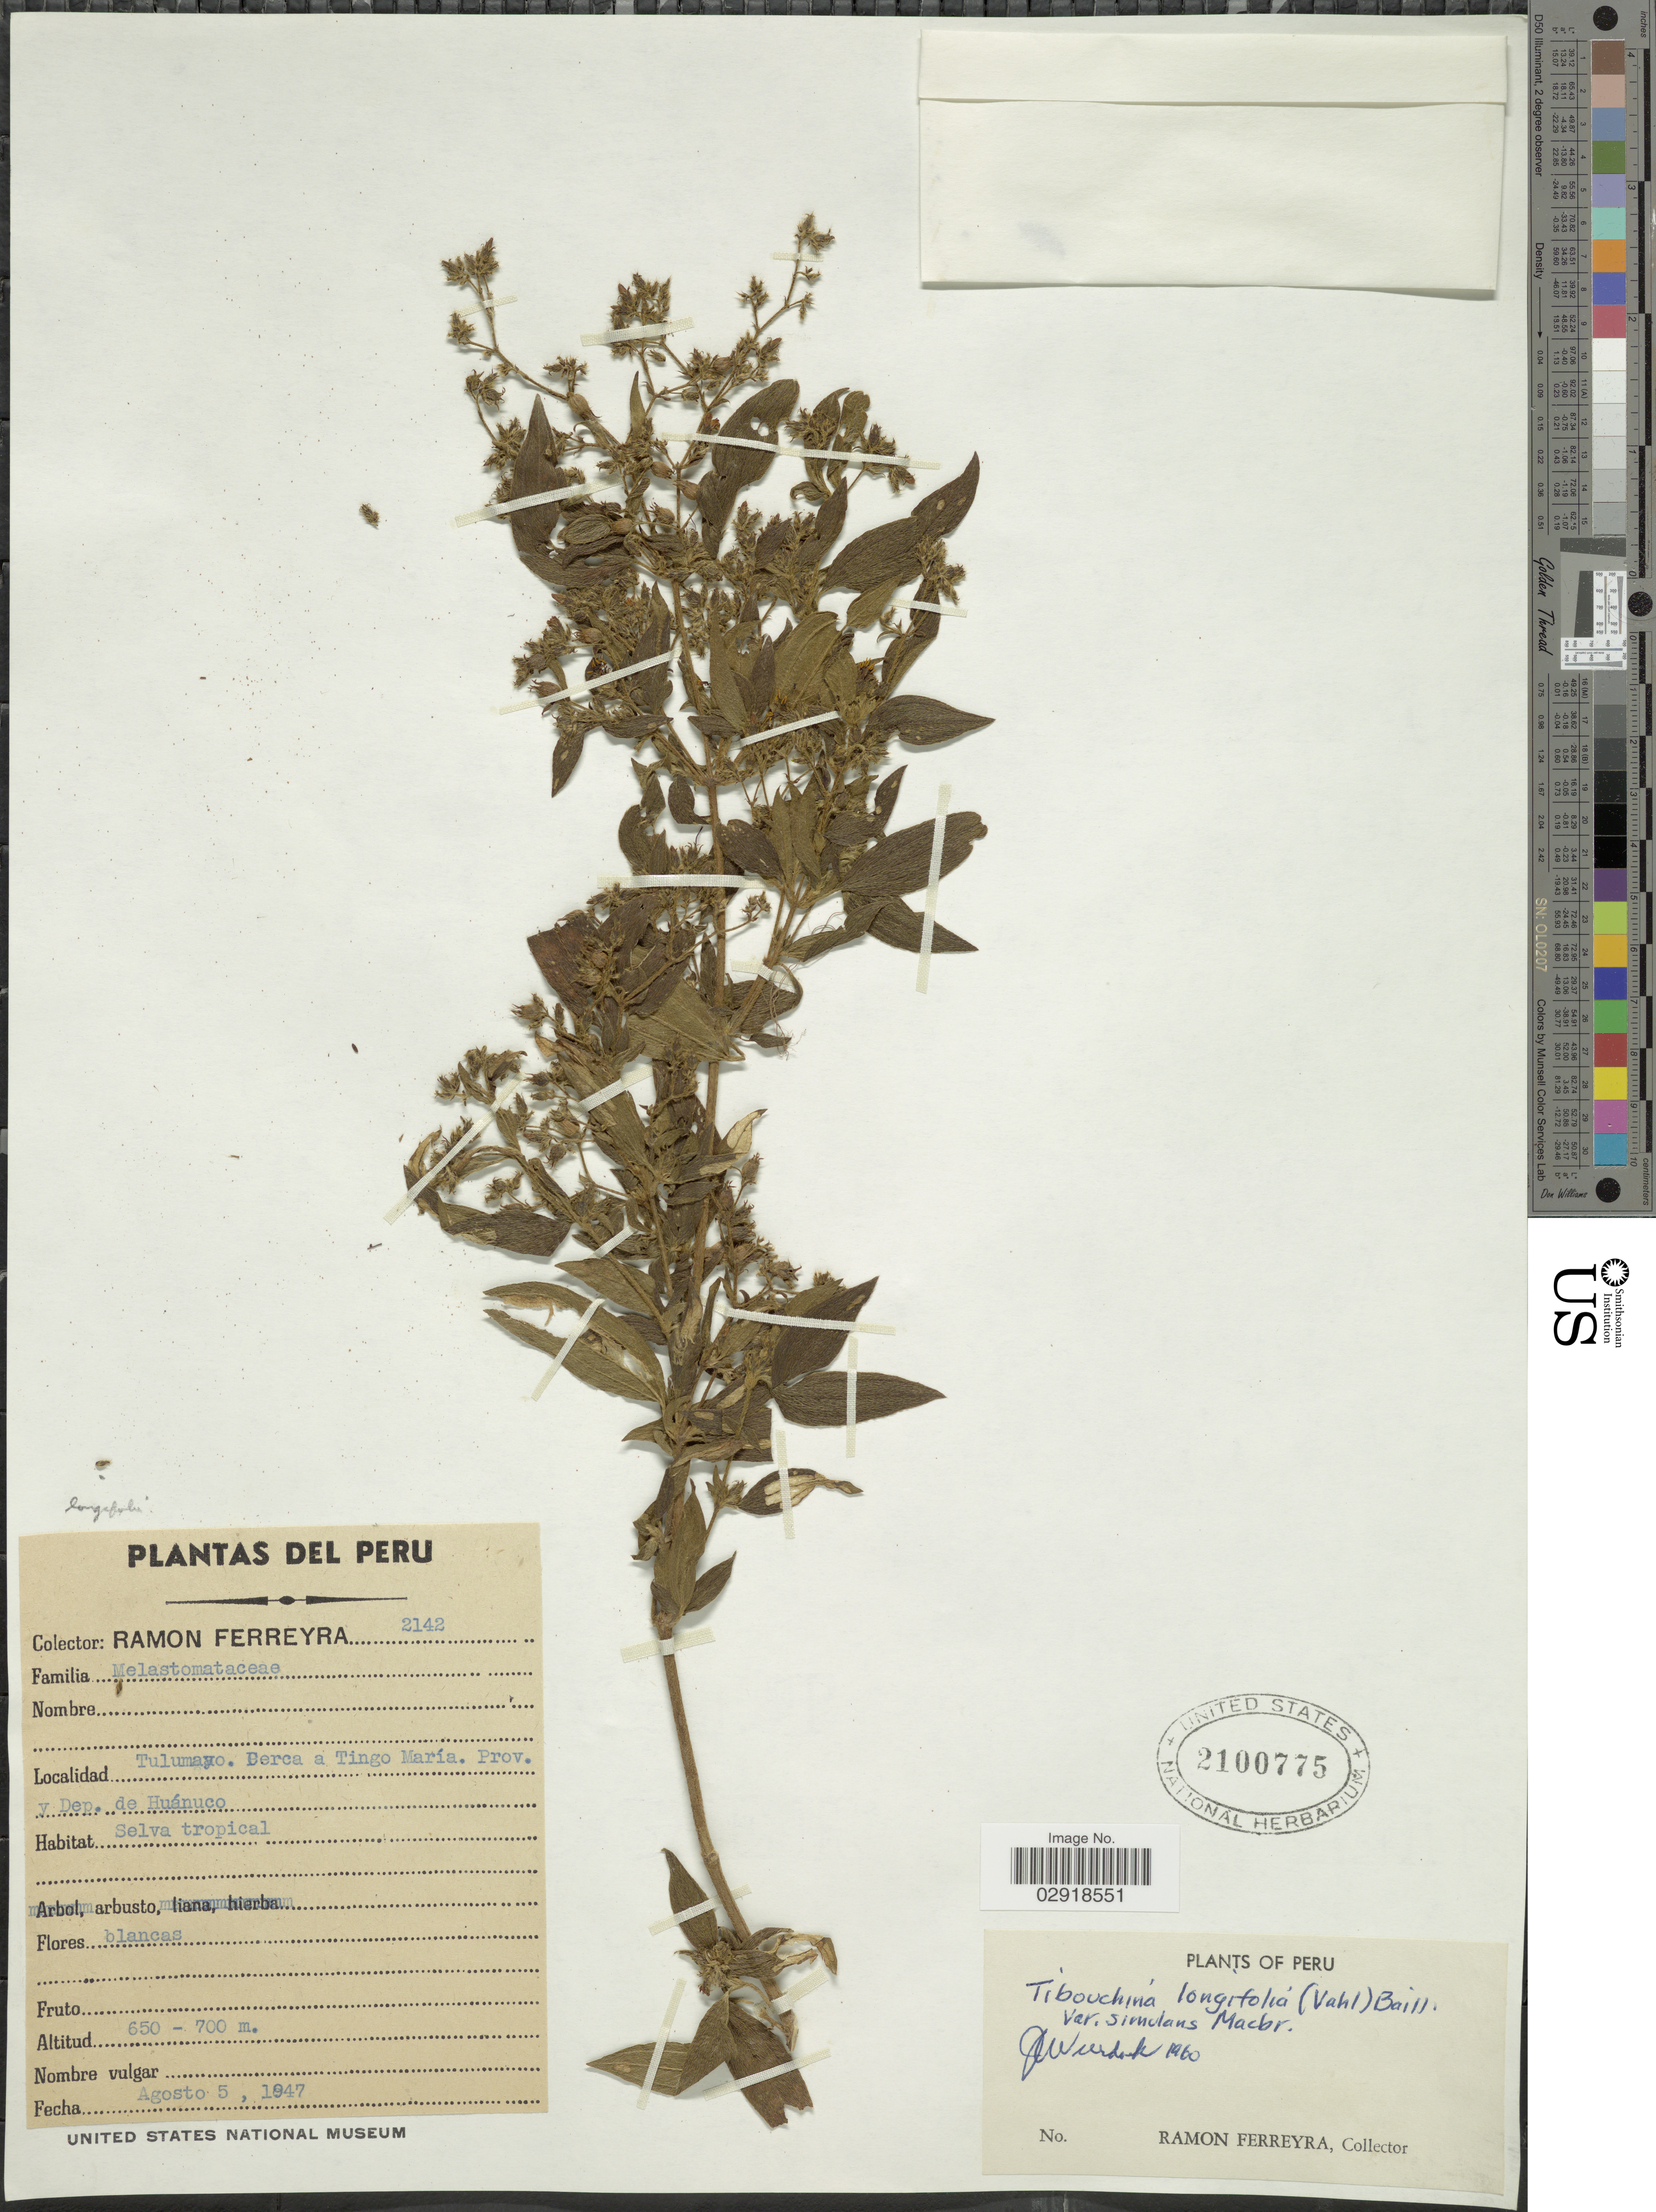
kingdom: Plantae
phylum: Tracheophyta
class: Magnoliopsida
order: Myrtales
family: Melastomataceae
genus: Chaetogastra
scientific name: Chaetogastra longifolia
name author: (Vahl) DC.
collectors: R. A. Ferreyra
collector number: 2142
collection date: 1947-08-05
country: Peru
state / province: Huánuco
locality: Tulumayo. Cerca a Tingo María. Prov. y Dep. de Huánuco.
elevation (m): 650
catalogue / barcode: US 2100775